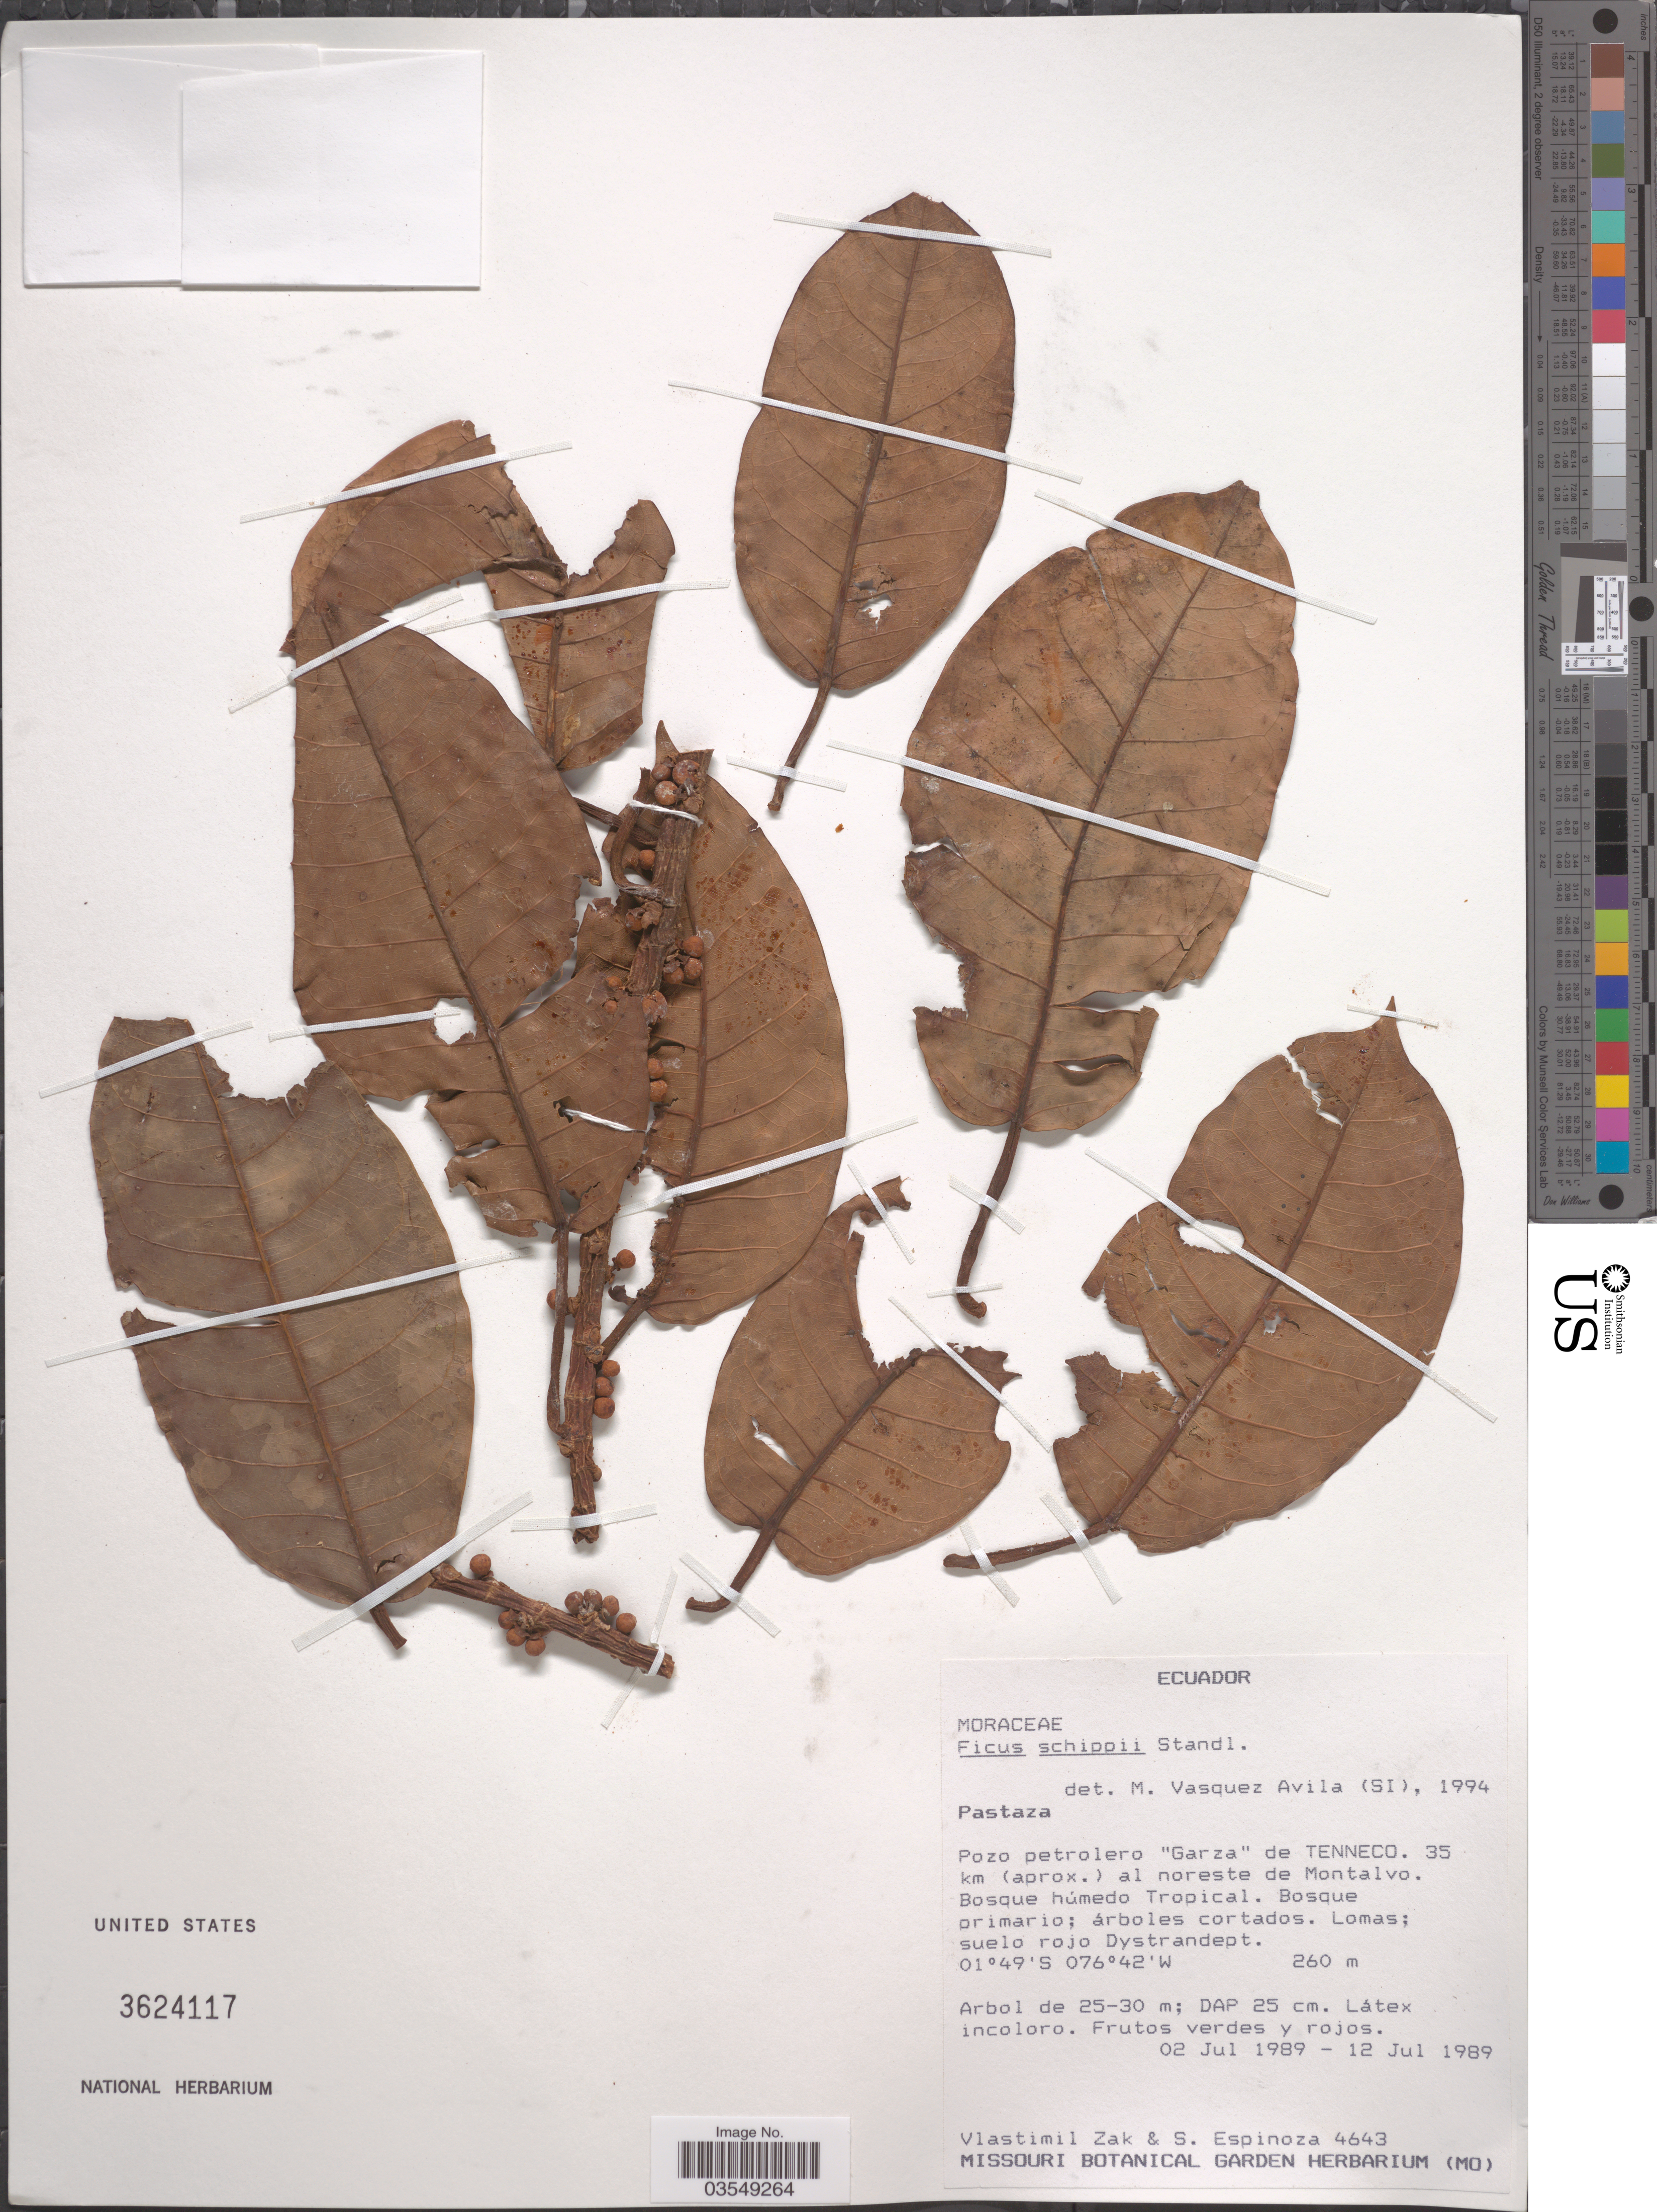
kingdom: Plantae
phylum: Tracheophyta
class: Magnoliopsida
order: Rosales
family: Moraceae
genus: Ficus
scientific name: Ficus schippii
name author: Standl.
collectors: V. Zak & S. Espinoza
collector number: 4643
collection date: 1989-07-02/1989-07-12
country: Ecuador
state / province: Pastaza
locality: Pozo petrolero "Garza" de Tenneco. 35 km (aprox.) al noreste de Montalvo. Bosque húmedo Tropical.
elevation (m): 260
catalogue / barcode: US 3624117